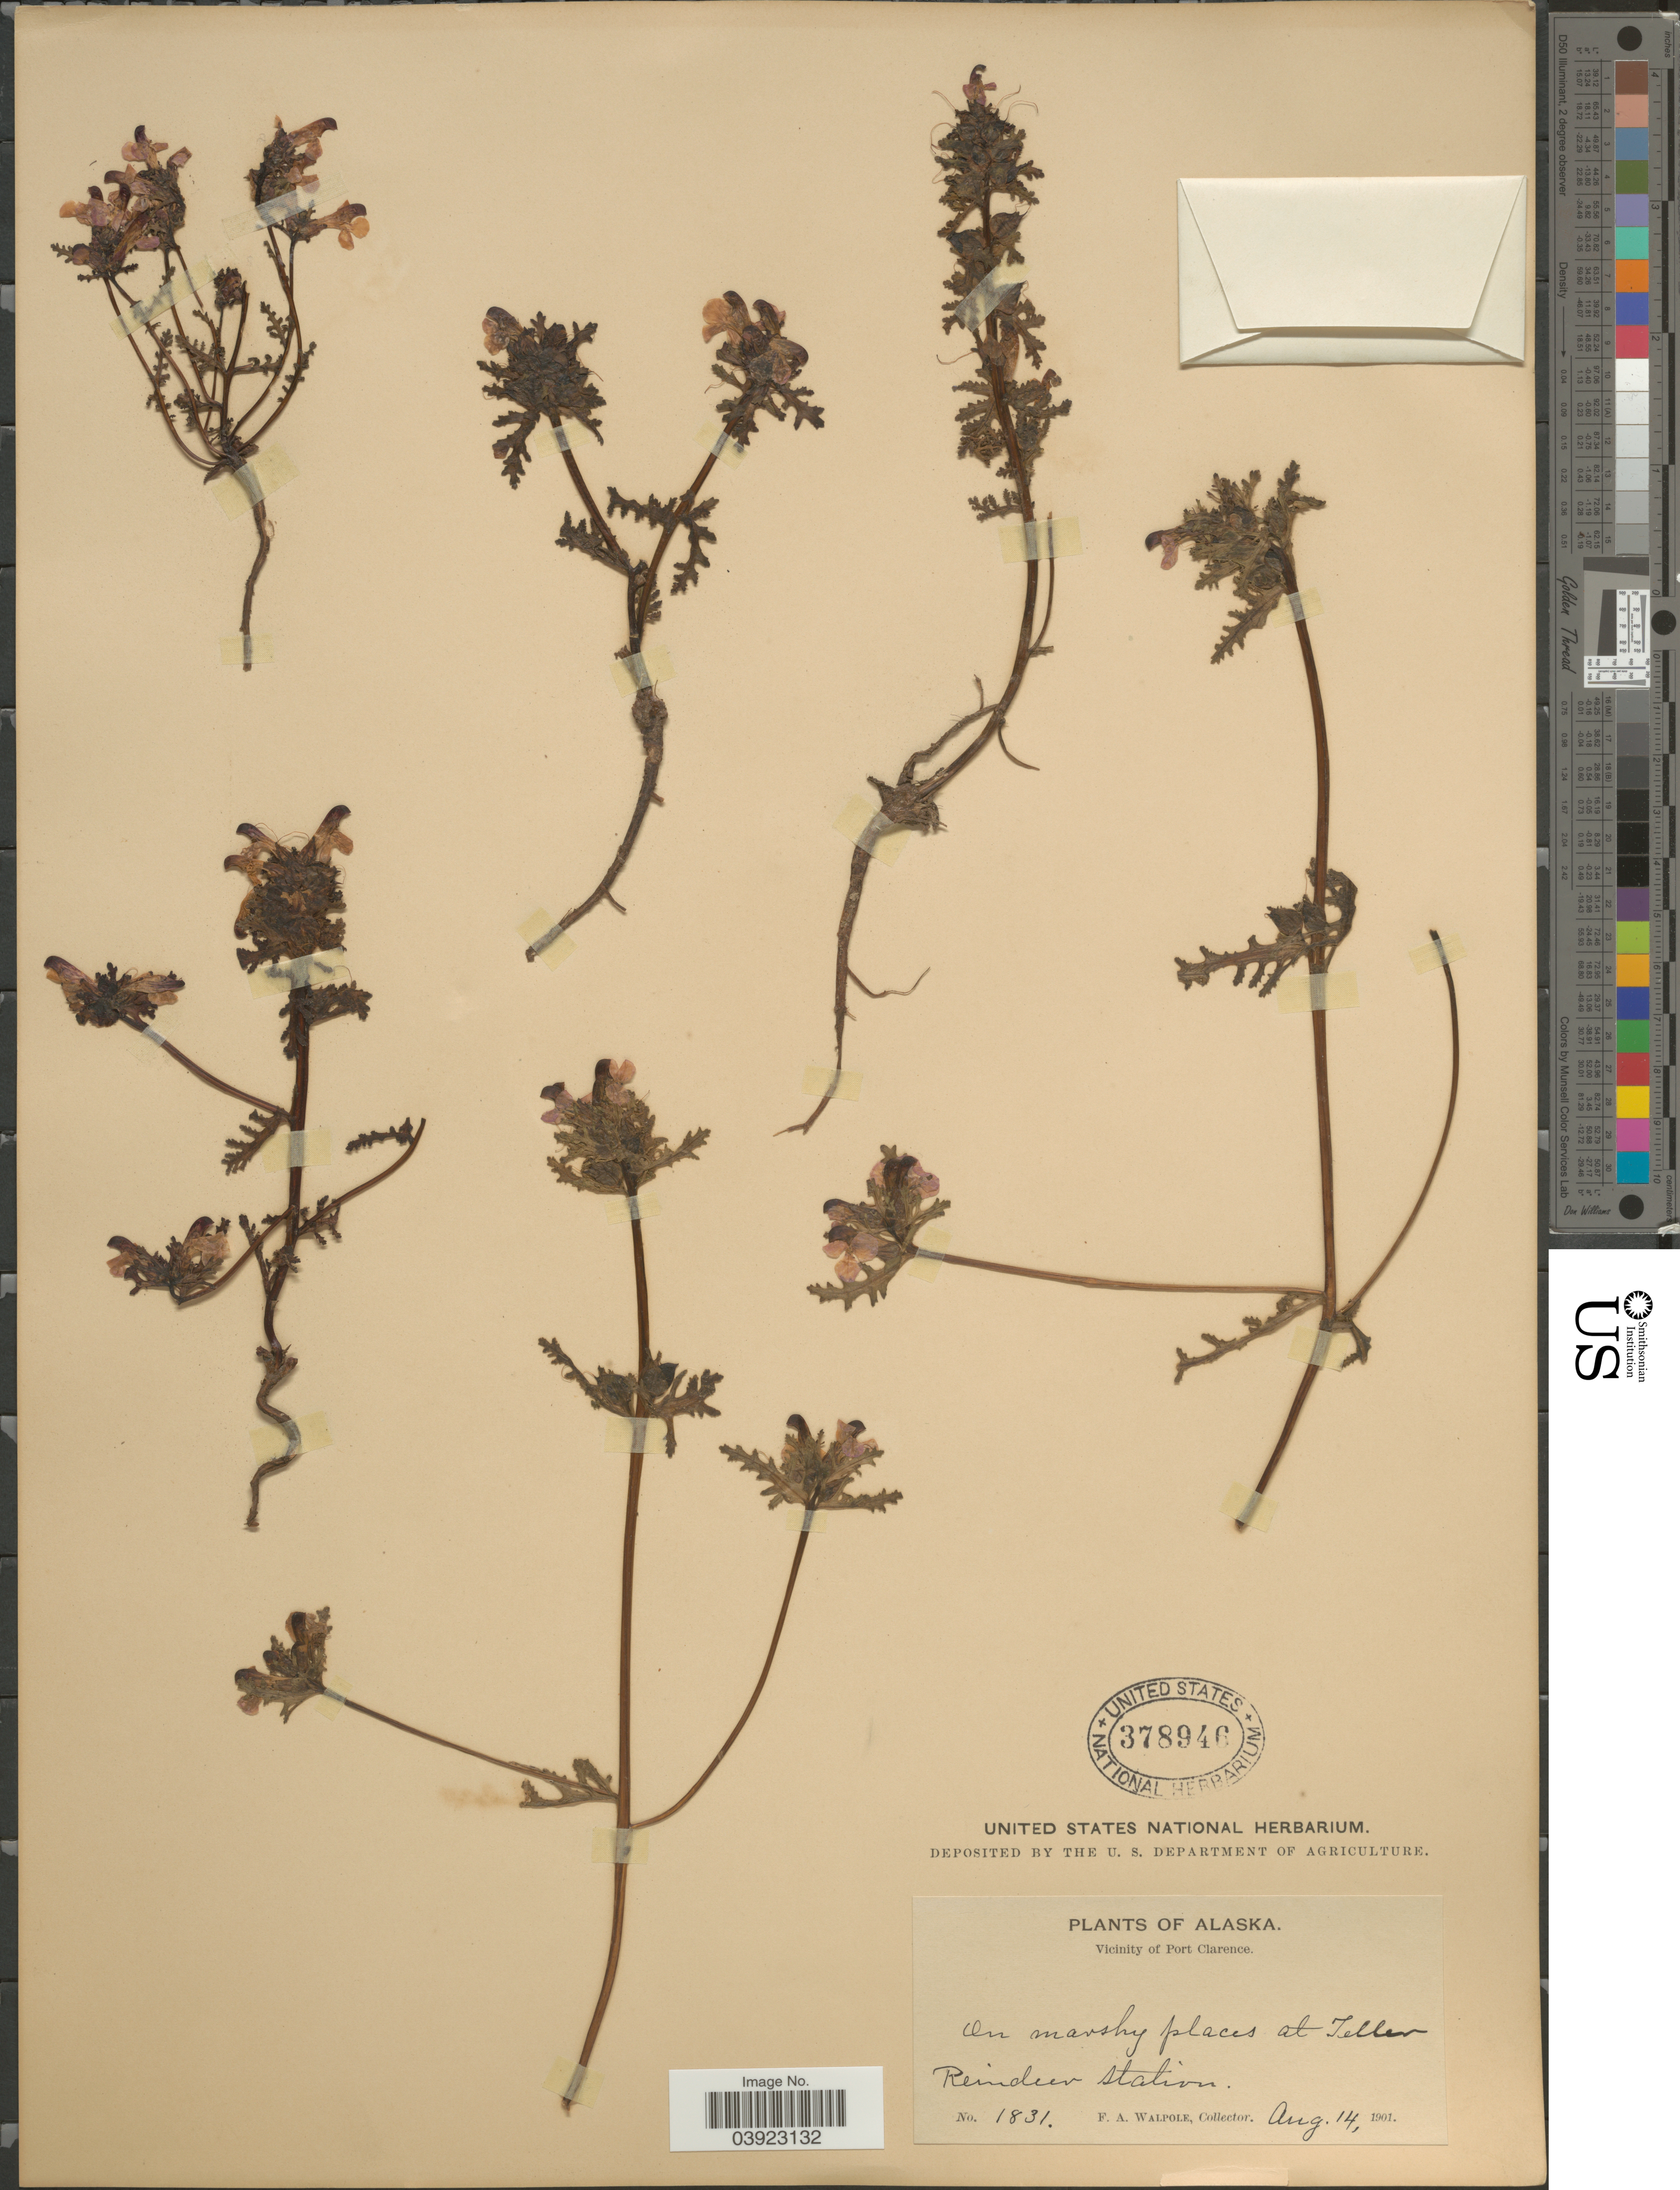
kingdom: Plantae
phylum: Tracheophyta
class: Magnoliopsida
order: Lamiales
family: Orobanchaceae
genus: Pedicularis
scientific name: Pedicularis parviflora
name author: Sm.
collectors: F. Walpole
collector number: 1831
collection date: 1901-08-14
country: United States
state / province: Alaska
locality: Vicinity of Port Clarence. Reindeer Station.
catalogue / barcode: US 378946